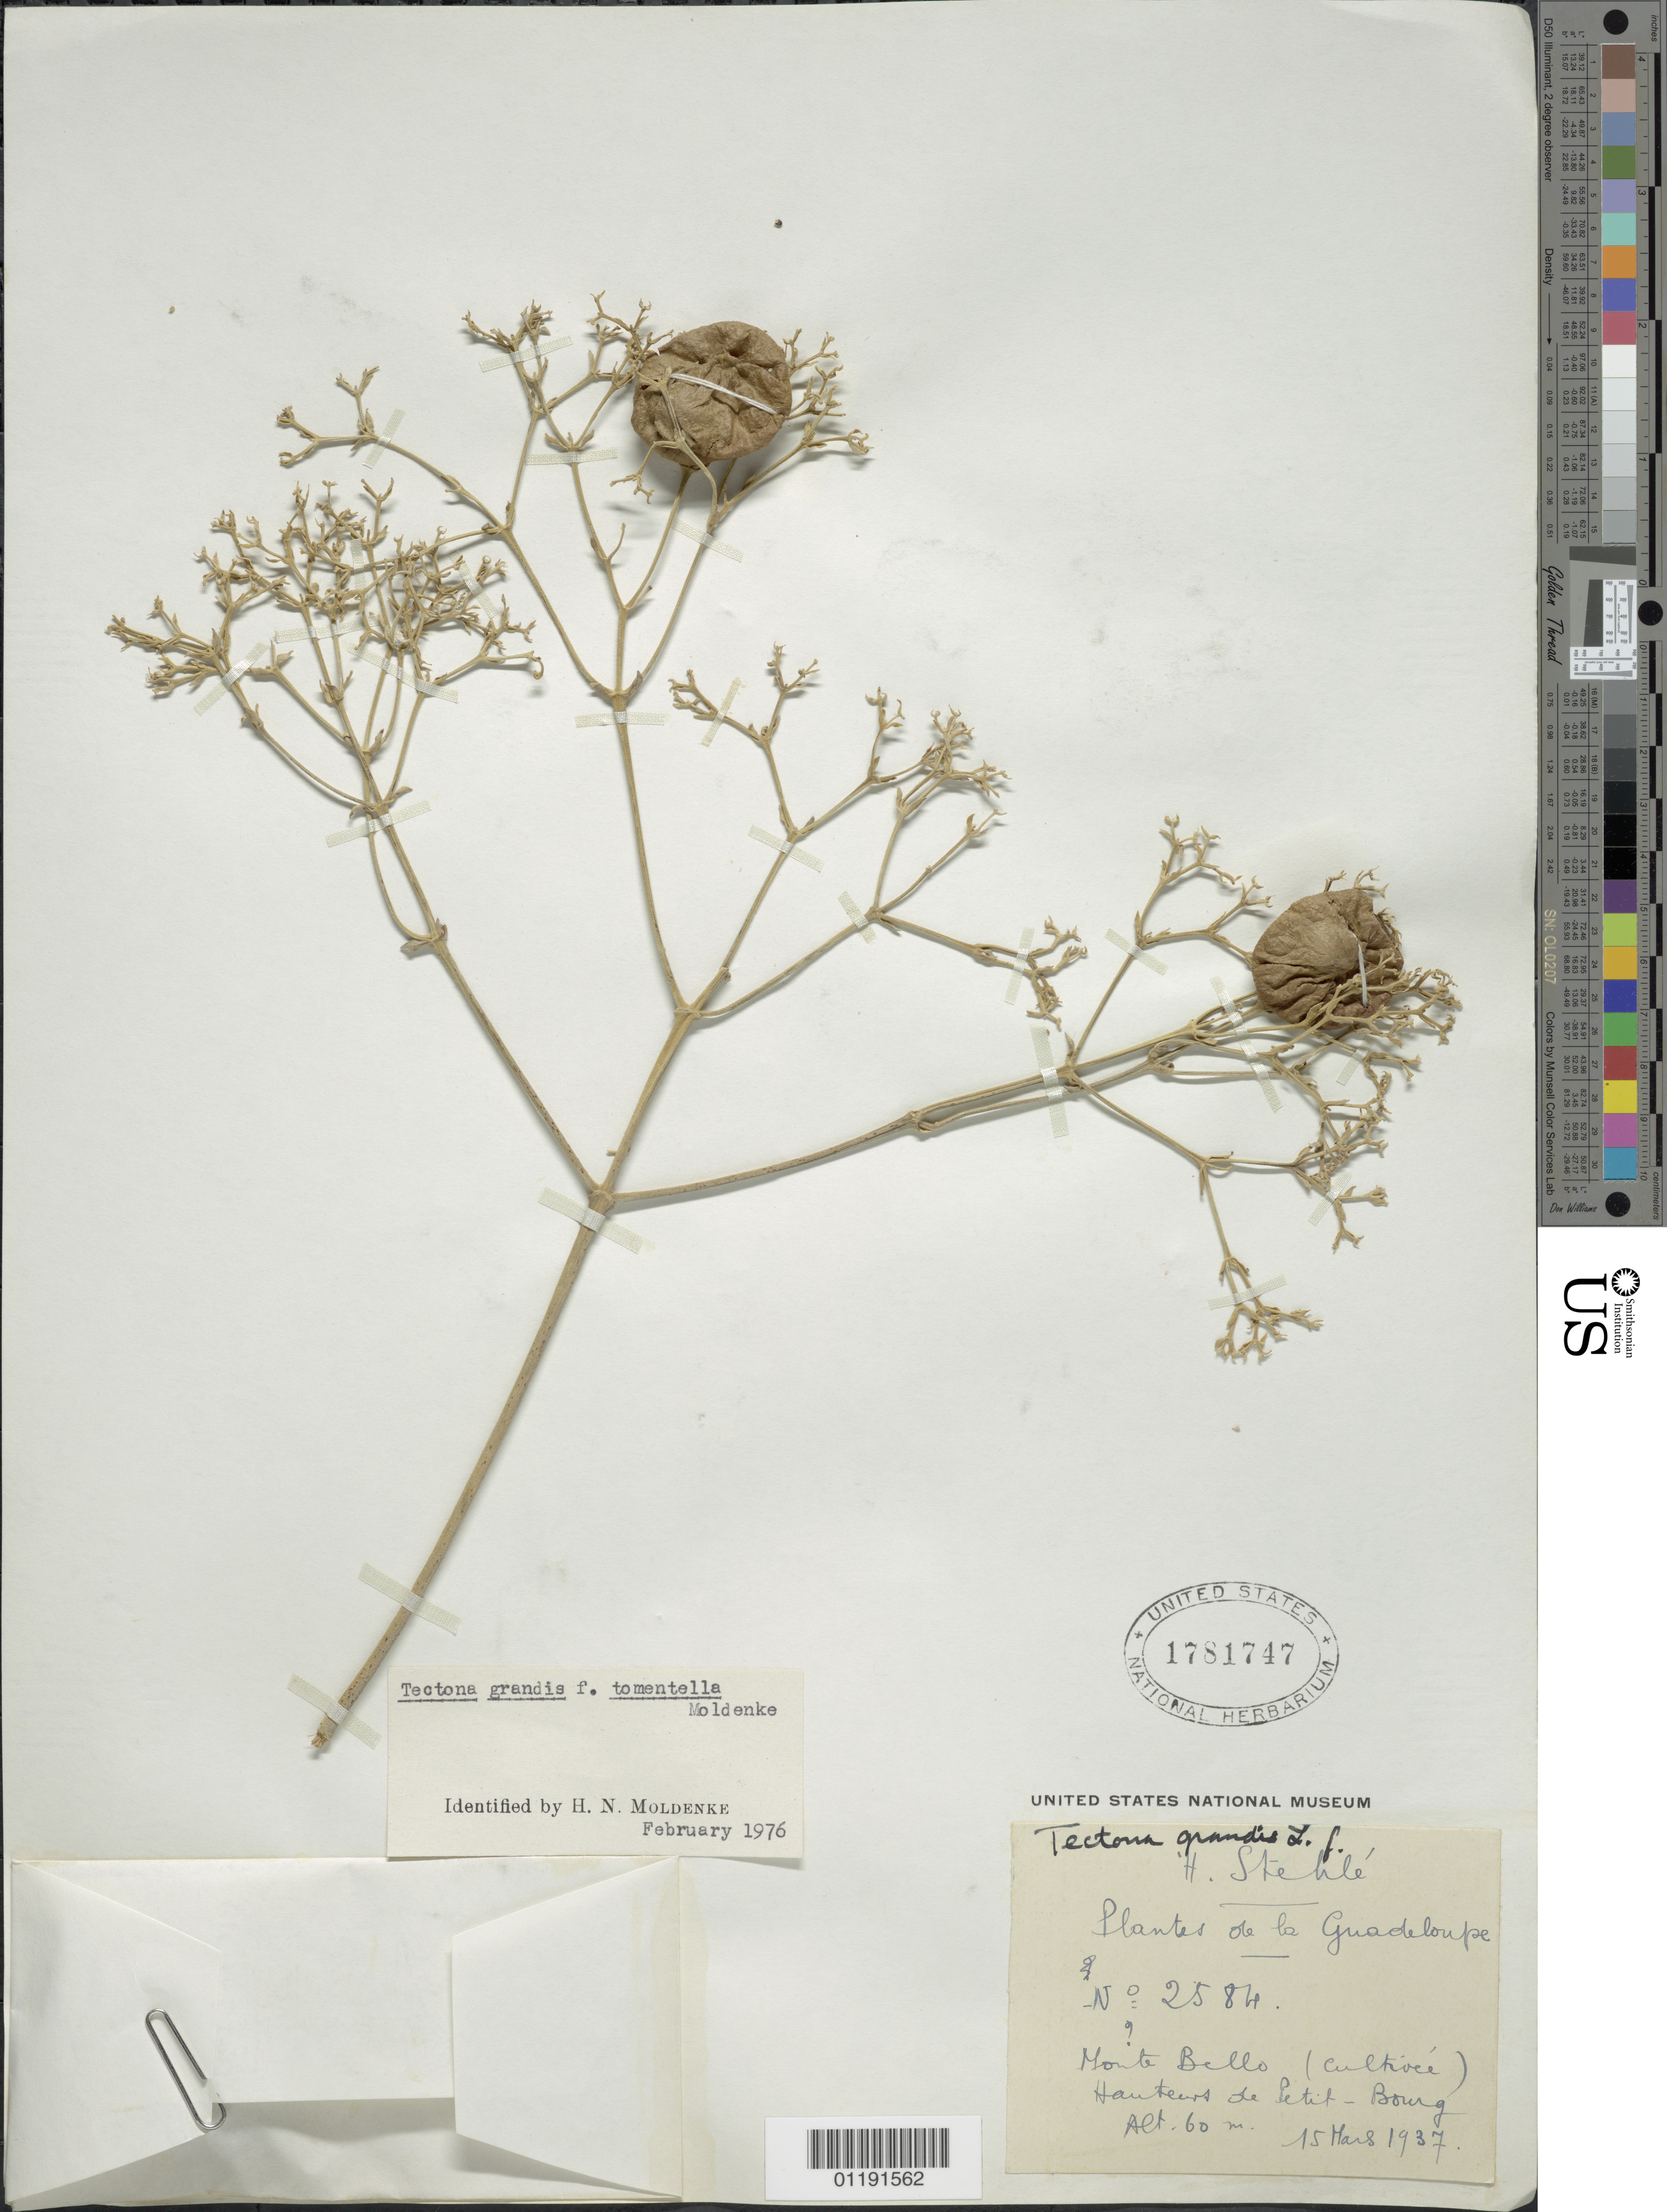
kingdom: Plantae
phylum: Tracheophyta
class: Magnoliopsida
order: Lamiales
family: Lamiaceae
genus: Tectona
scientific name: Tectona grandis f. tomentella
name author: Moldenke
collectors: H. Stehlé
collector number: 2584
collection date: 1937-03-15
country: Guadeloupe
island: Guadelupe Island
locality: Petit-Bourg, Monte Bello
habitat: Mountain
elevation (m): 60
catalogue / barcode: US 1781747